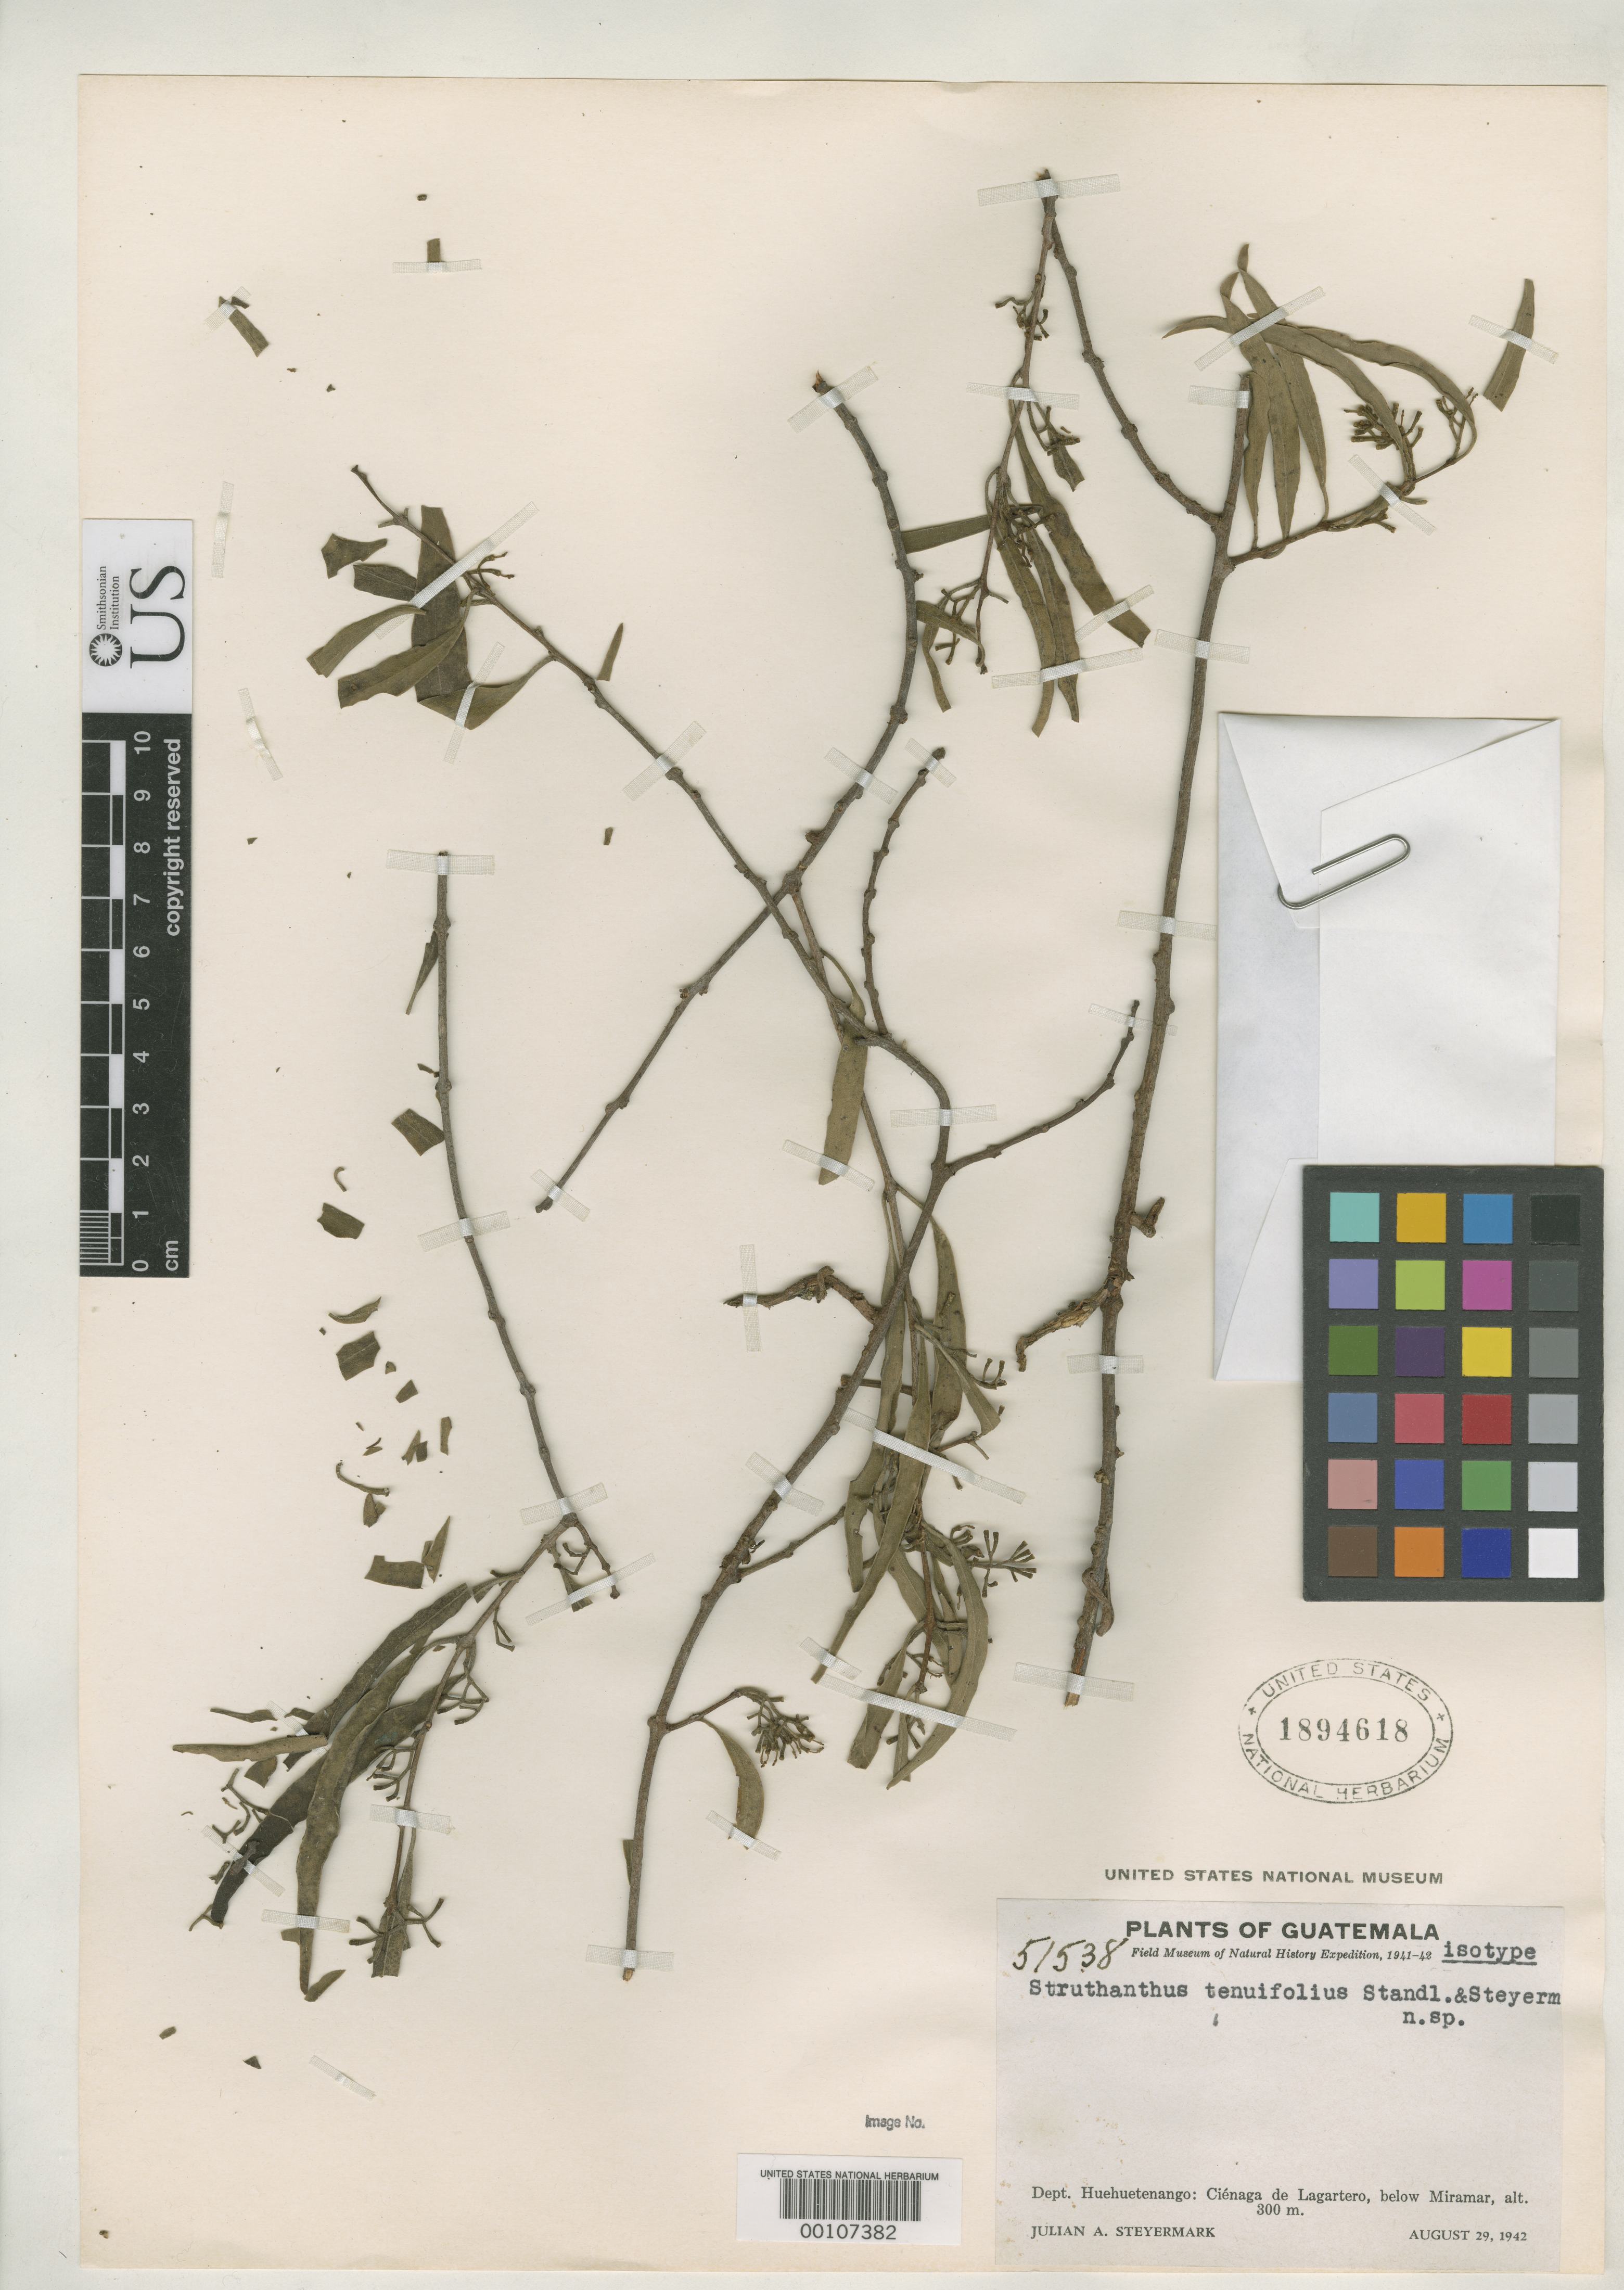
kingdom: Plantae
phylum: Tracheophyta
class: Magnoliopsida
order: Santalales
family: Loranthaceae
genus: Struthanthus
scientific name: Struthanthus tenuifolius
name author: Standl. & Steyerm.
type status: Isotype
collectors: J. Steyermark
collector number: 51538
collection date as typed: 29 Aug 1942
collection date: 1942-08-29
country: Guatemala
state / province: Huehuetenango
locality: Cienaga de Lagartero, below Miramir.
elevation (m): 3000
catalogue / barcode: US 1894618